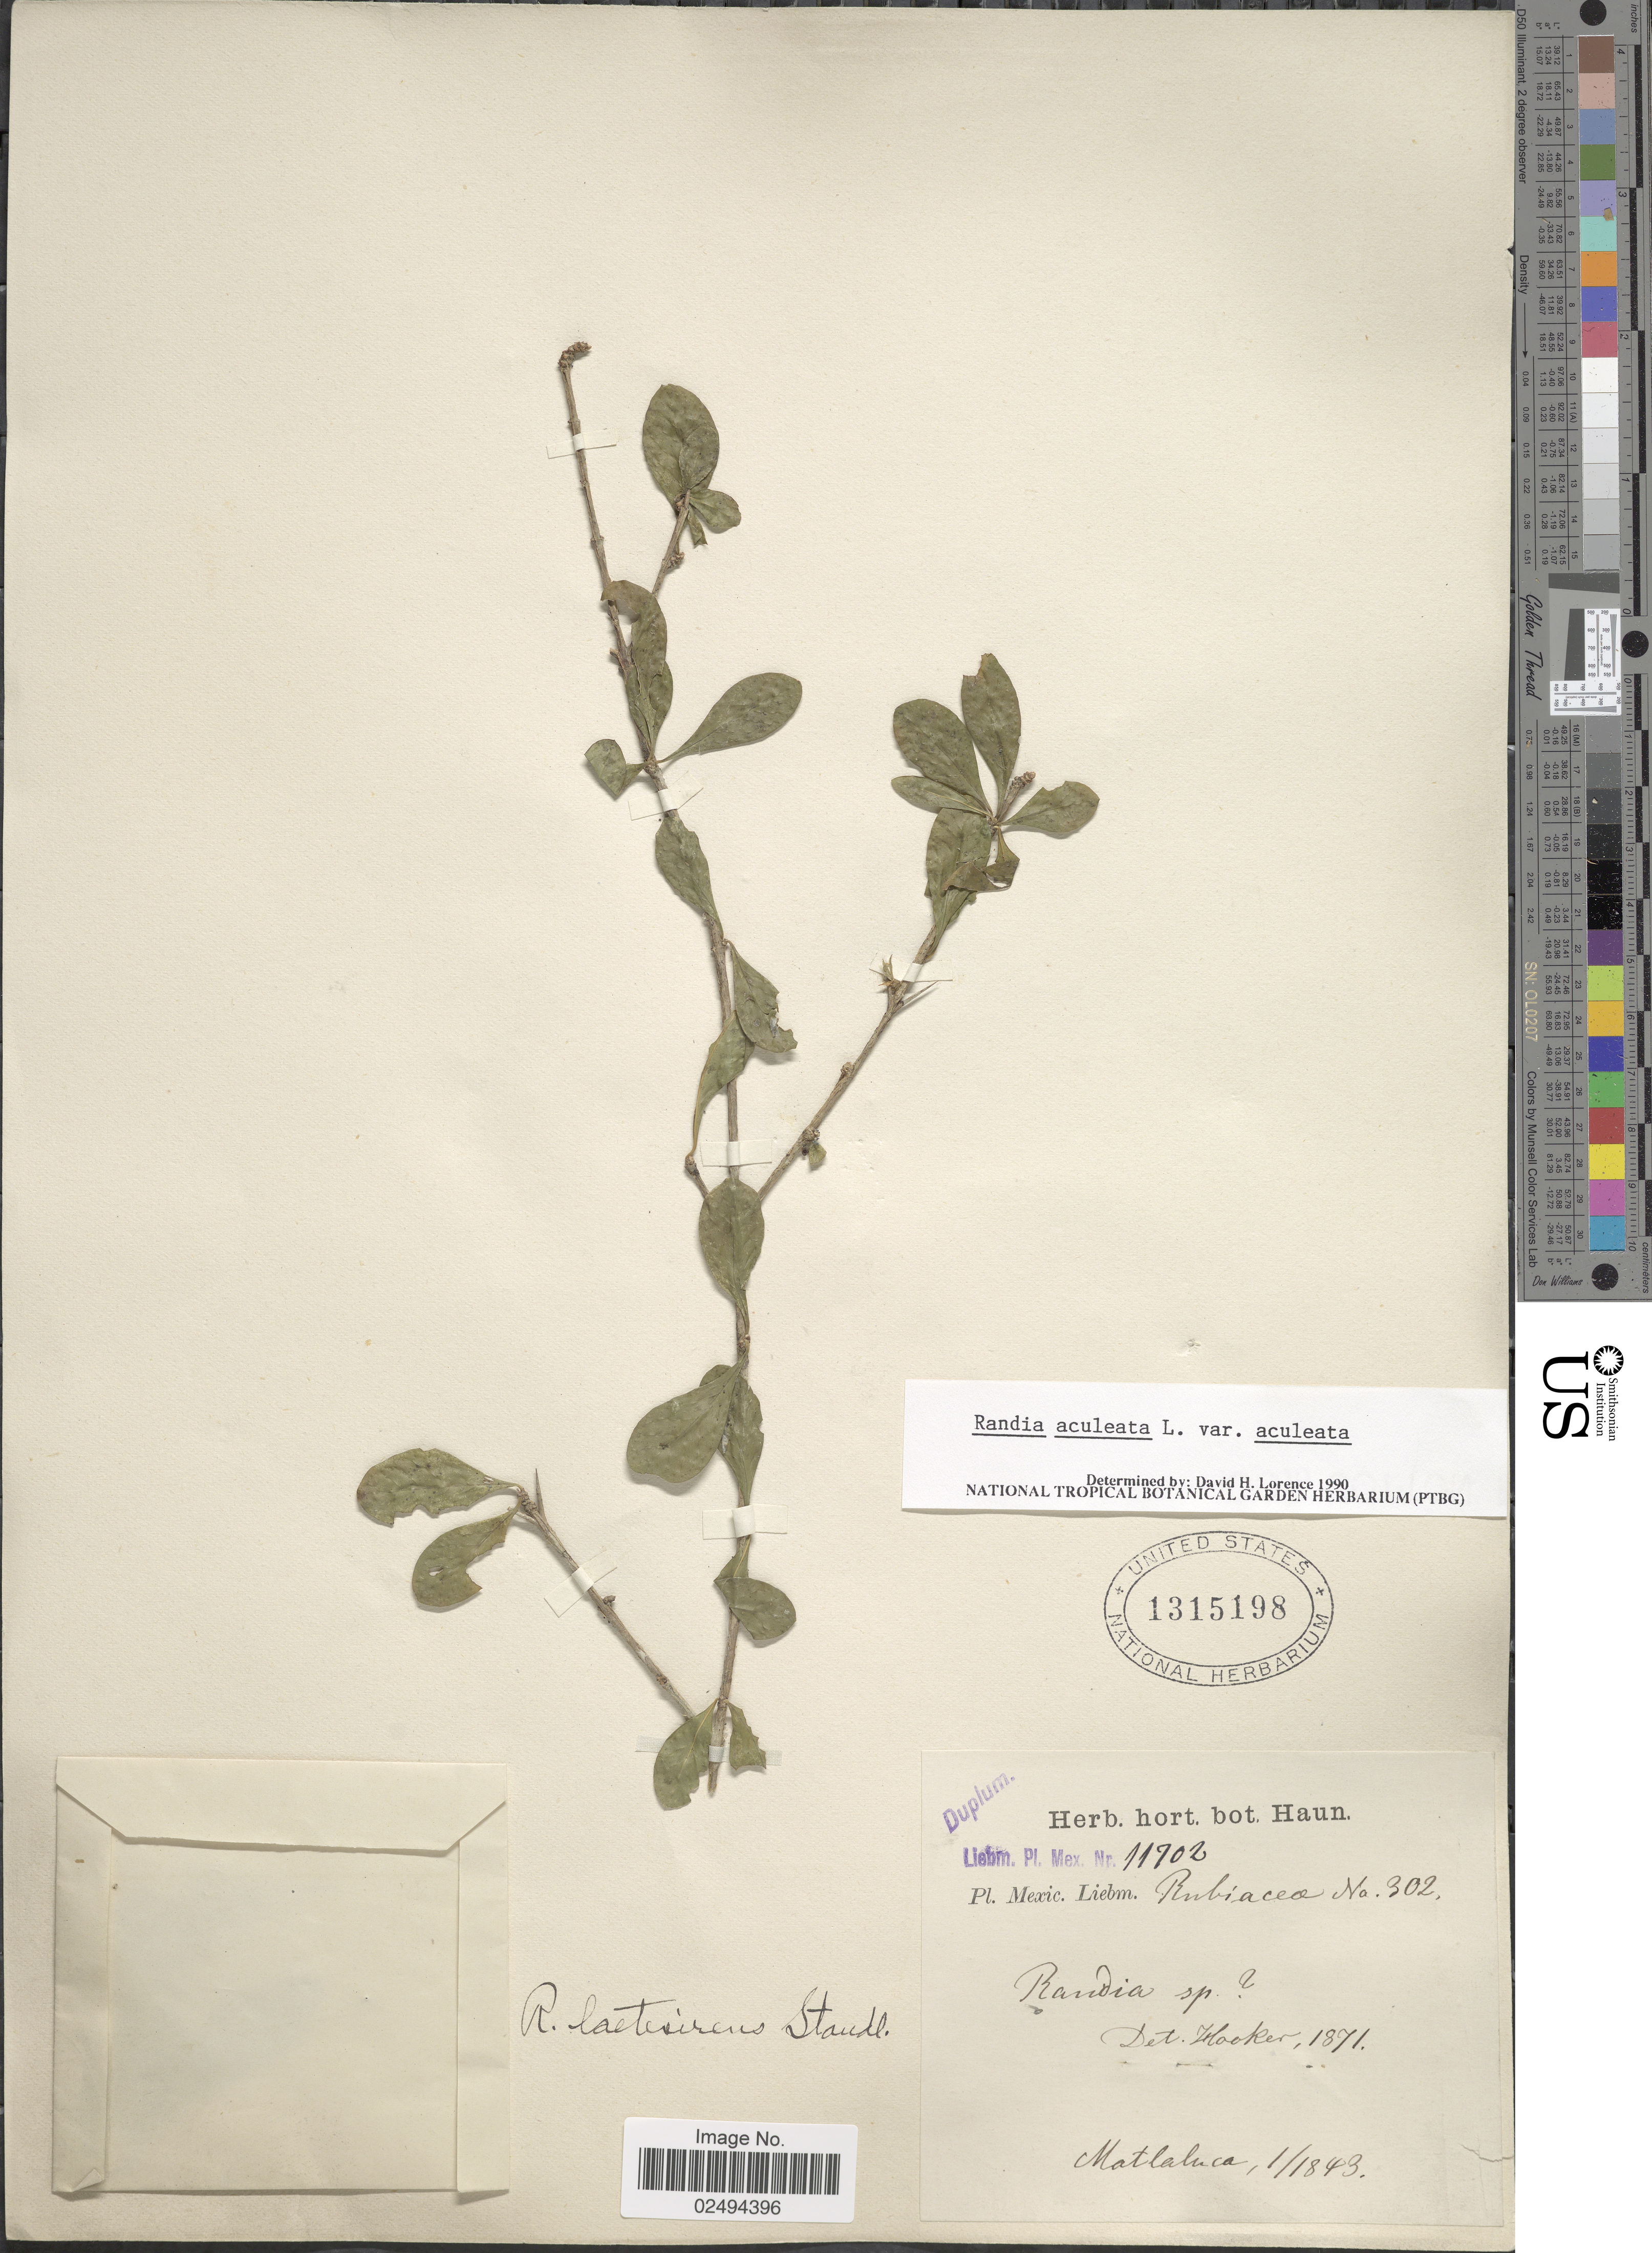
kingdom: Plantae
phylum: Tracheophyta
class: Magnoliopsida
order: Gentianales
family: Rubiaceae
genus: Randia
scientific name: Randia aculeata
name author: L.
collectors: Liebmann, --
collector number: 11702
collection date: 1843-01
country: Mexico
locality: Matlaluca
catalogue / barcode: US 1315198